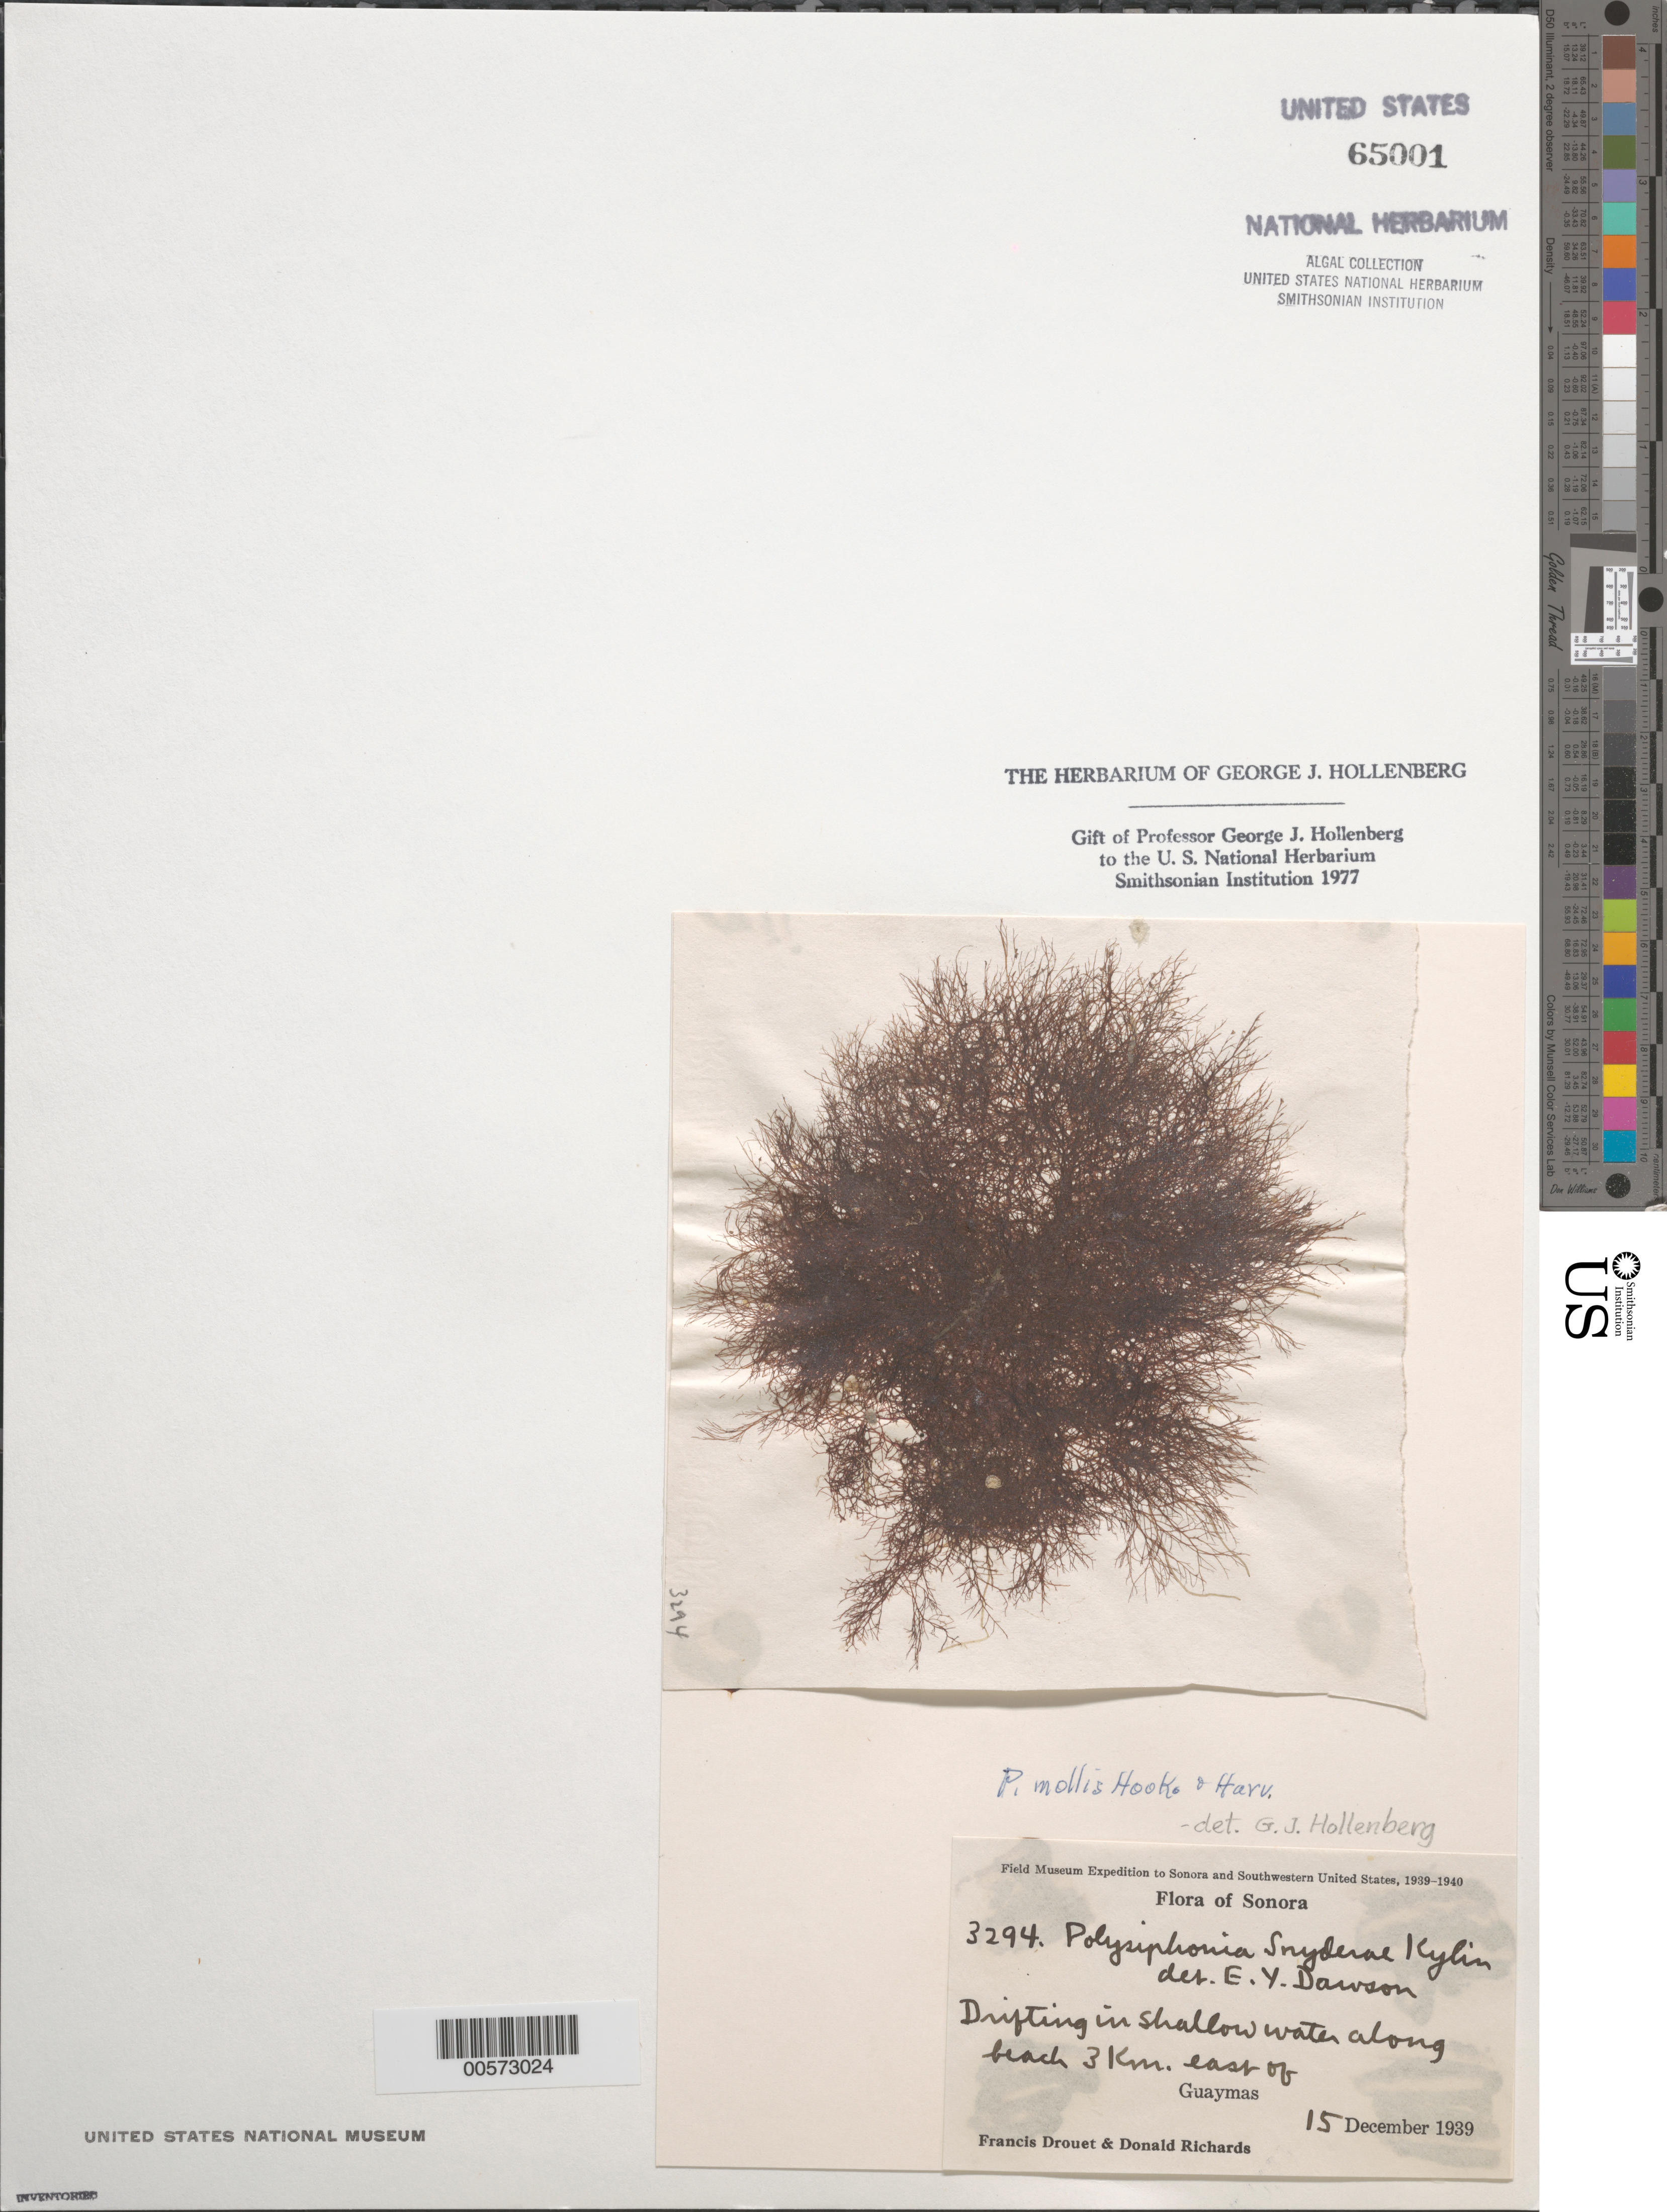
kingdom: Plantae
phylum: Rhodophyta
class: Florideophyceae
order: Ceramiales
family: Rhodomelaceae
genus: Polysiphonia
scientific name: Polysiphonia mollis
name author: Hook. f. & Harv.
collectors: F. E. Drouet & D. Richards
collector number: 3294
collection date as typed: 15 Dec 1939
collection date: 1939-12-15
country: Mexico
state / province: Sonora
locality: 3 km east of Guaymas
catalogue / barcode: US 65001